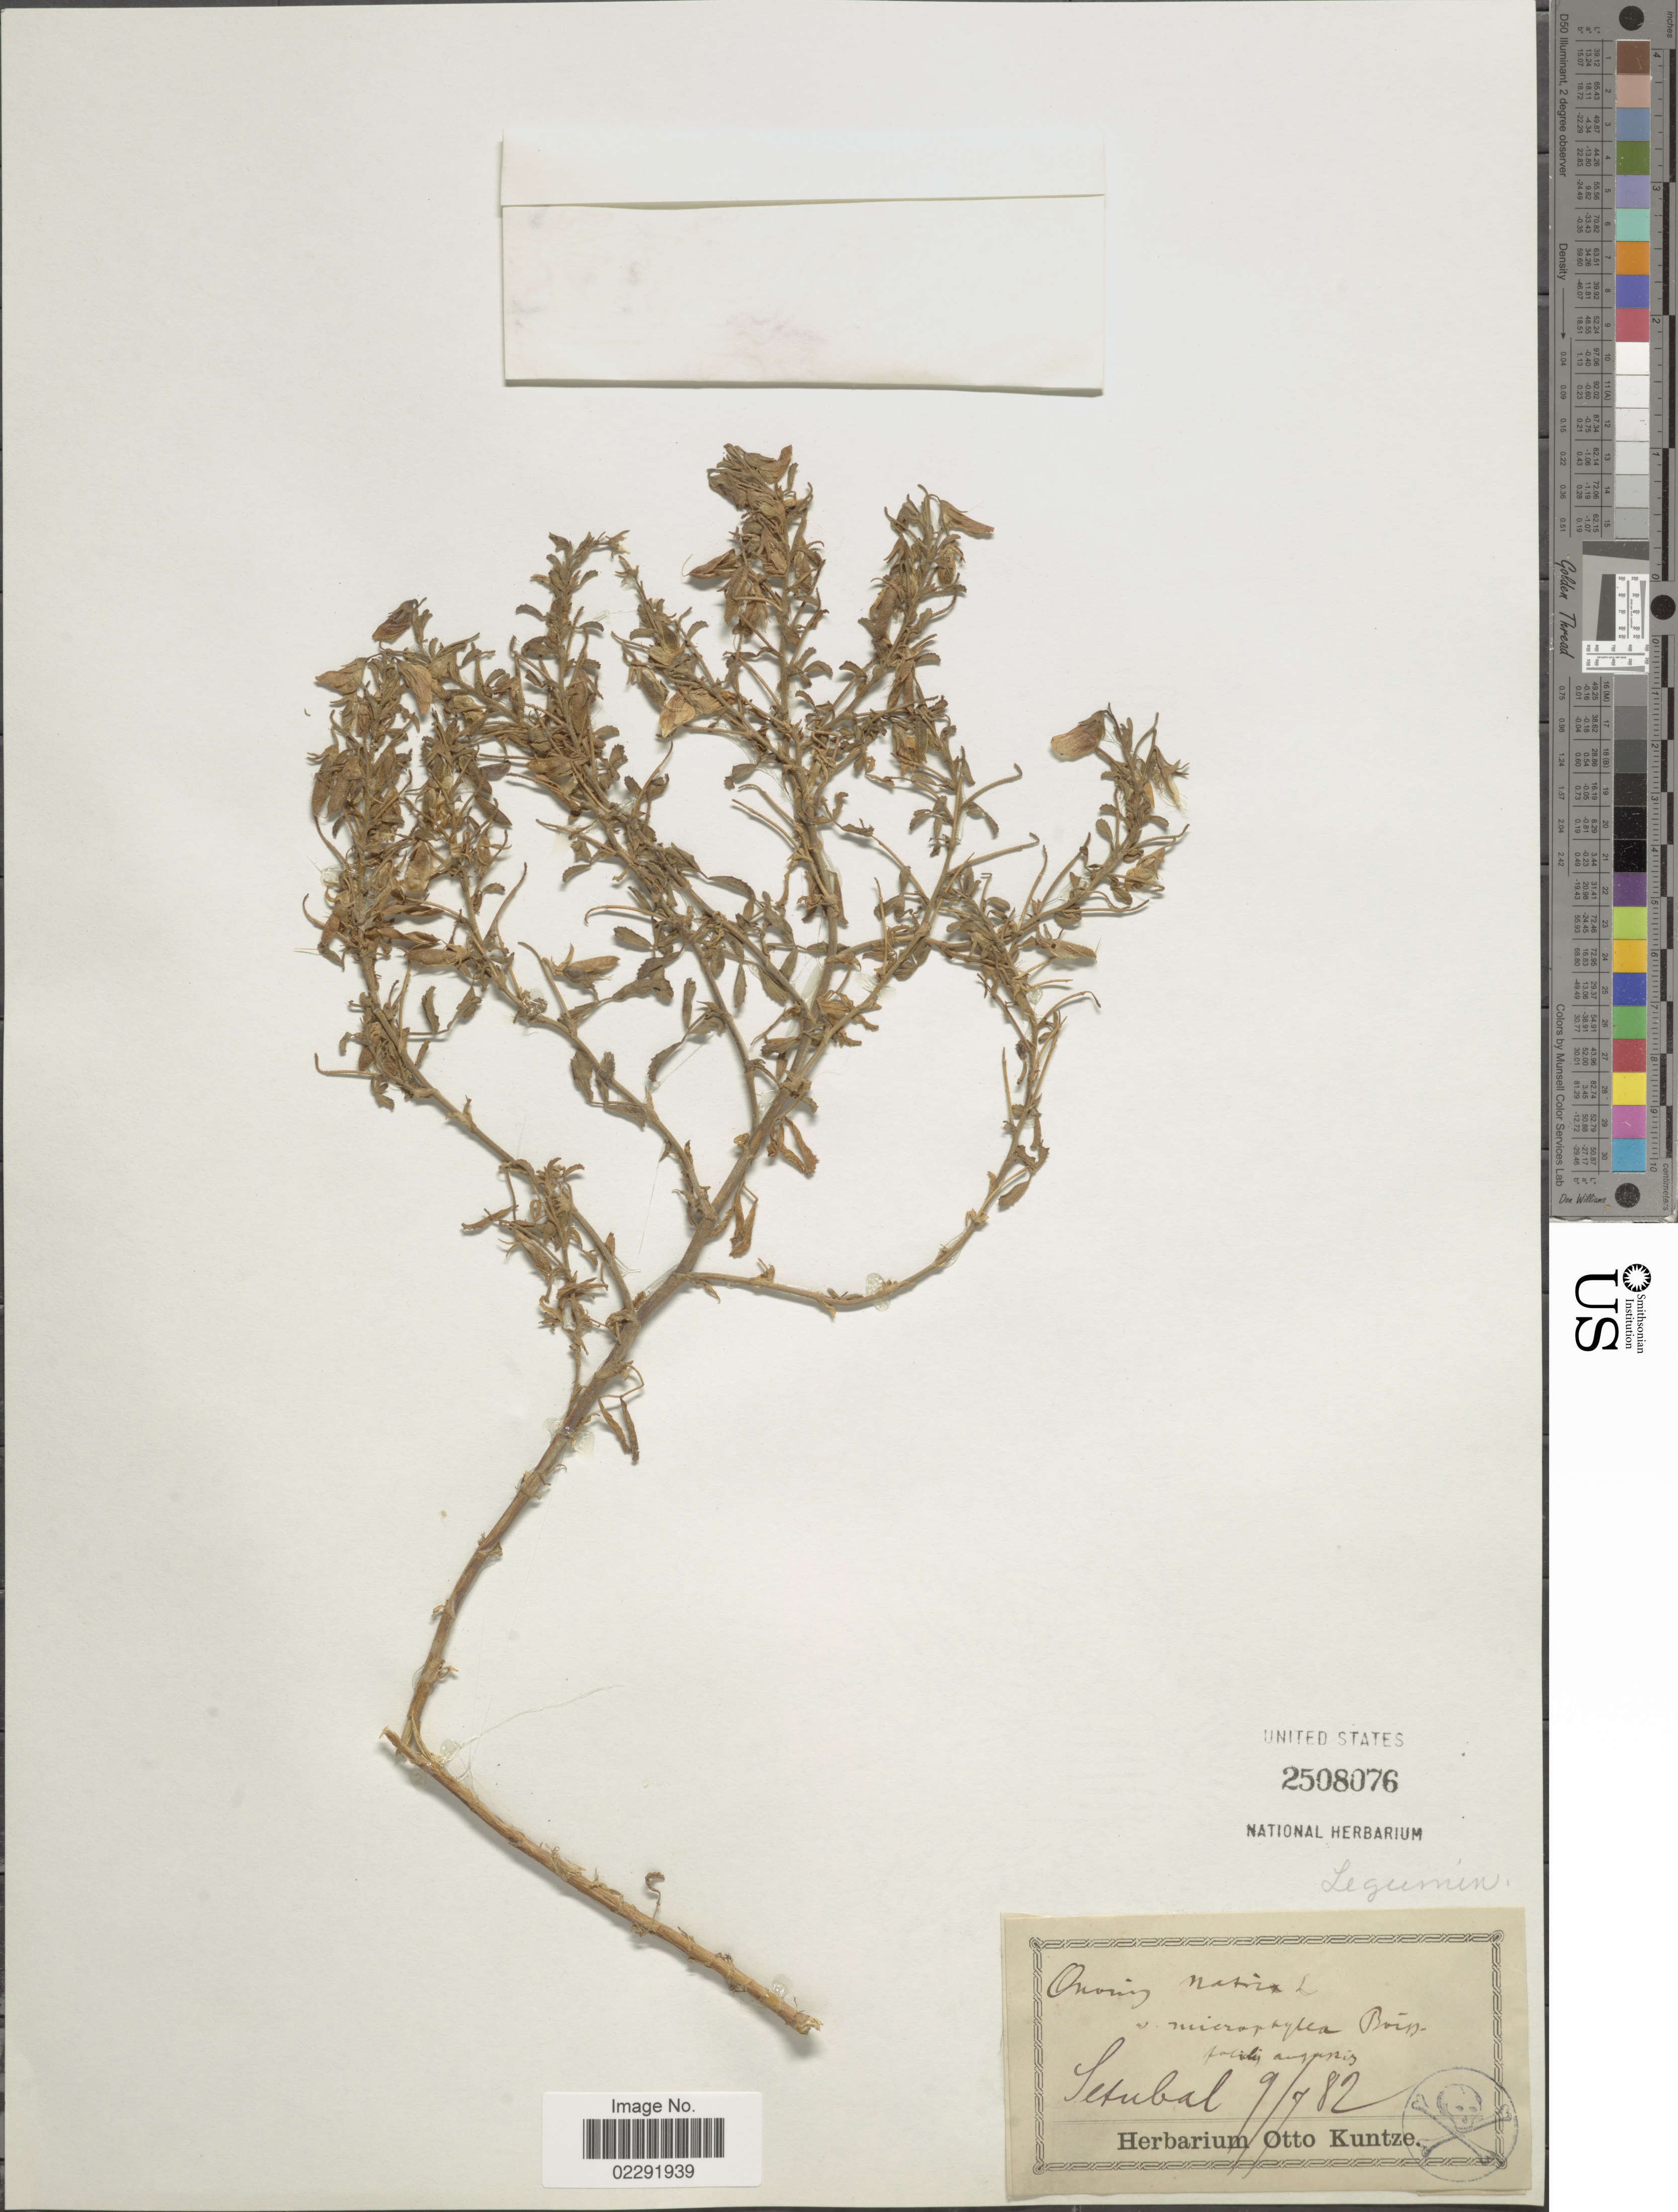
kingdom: Plantae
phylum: Tracheophyta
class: Magnoliopsida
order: Fabales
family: Fabaceae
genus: Ononis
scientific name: Ononis natrix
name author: L.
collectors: ex herb. Otto Kuntze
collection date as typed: Transcribed d/m/y: 9/7/82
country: Portugal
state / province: Setubal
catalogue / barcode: US 2508076